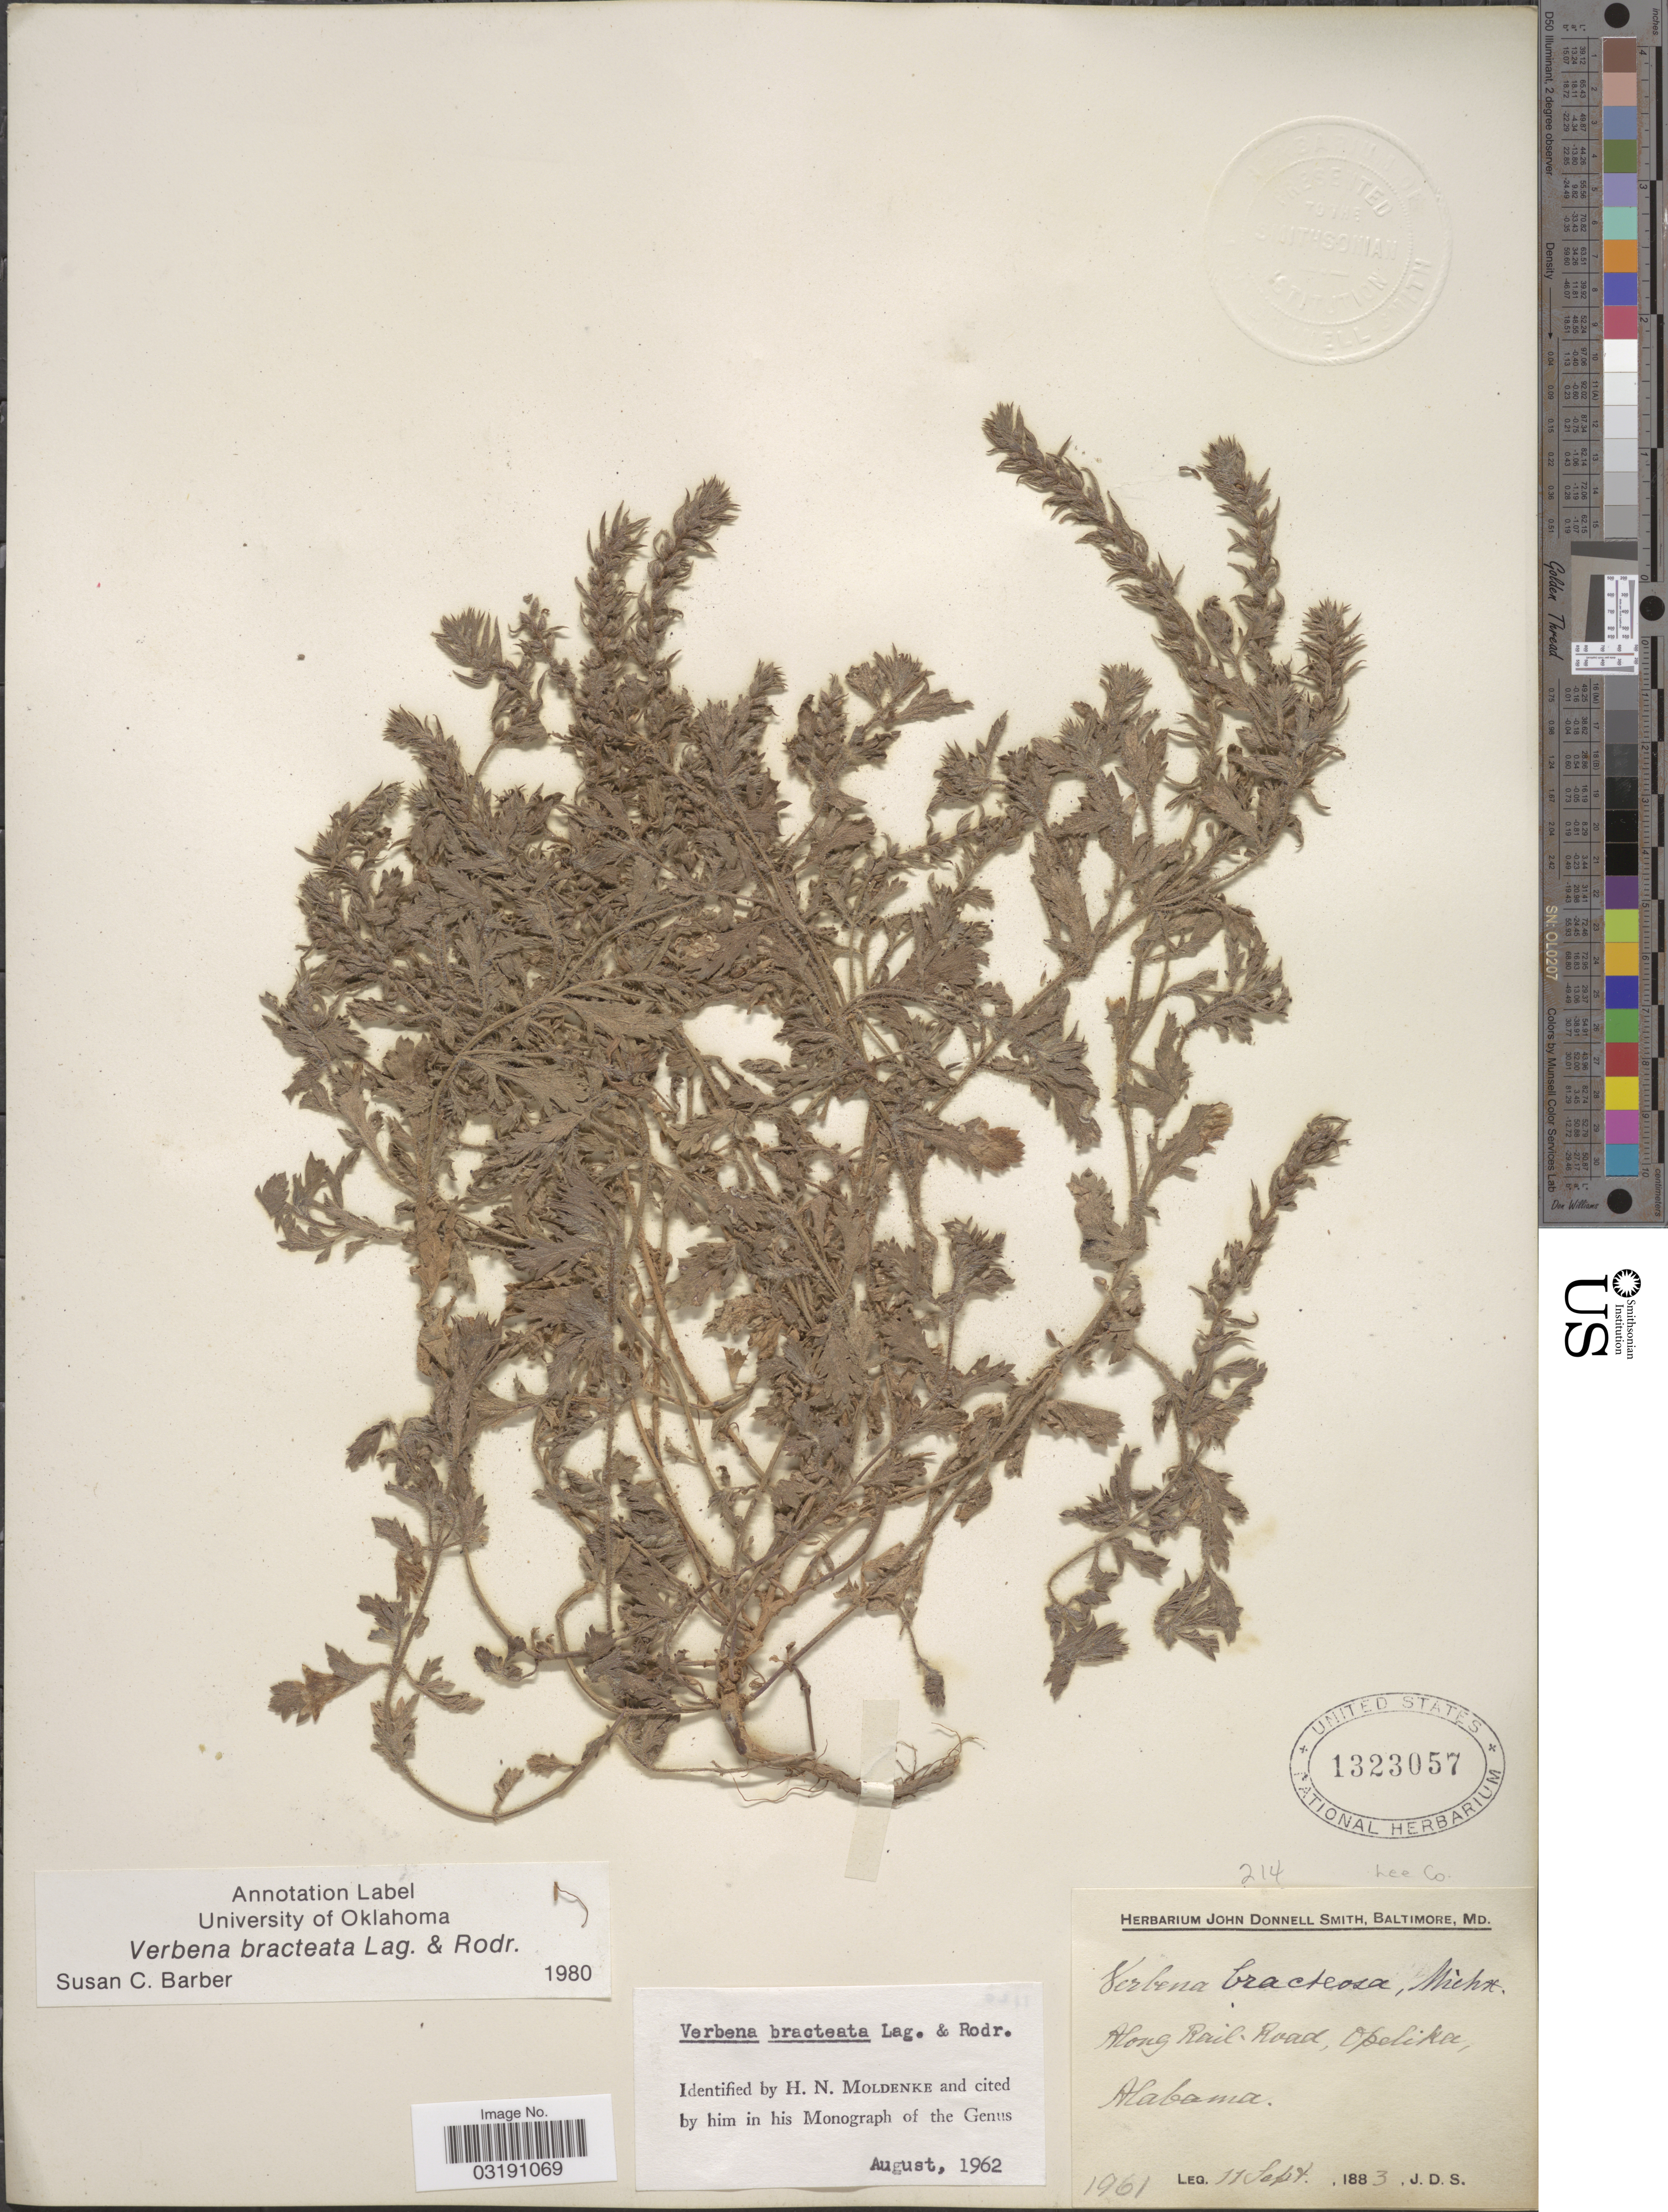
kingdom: Plantae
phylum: Tracheophyta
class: Magnoliopsida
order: Lamiales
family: Verbenaceae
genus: Verbena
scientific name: Verbena bracteata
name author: Cav. ex Lag. & Rodr.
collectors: J. Donnell Smith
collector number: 1961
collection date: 1883-09-11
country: United States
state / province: Alabama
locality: Lee Co. Along Rail Road, Opelika.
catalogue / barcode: US 1323057